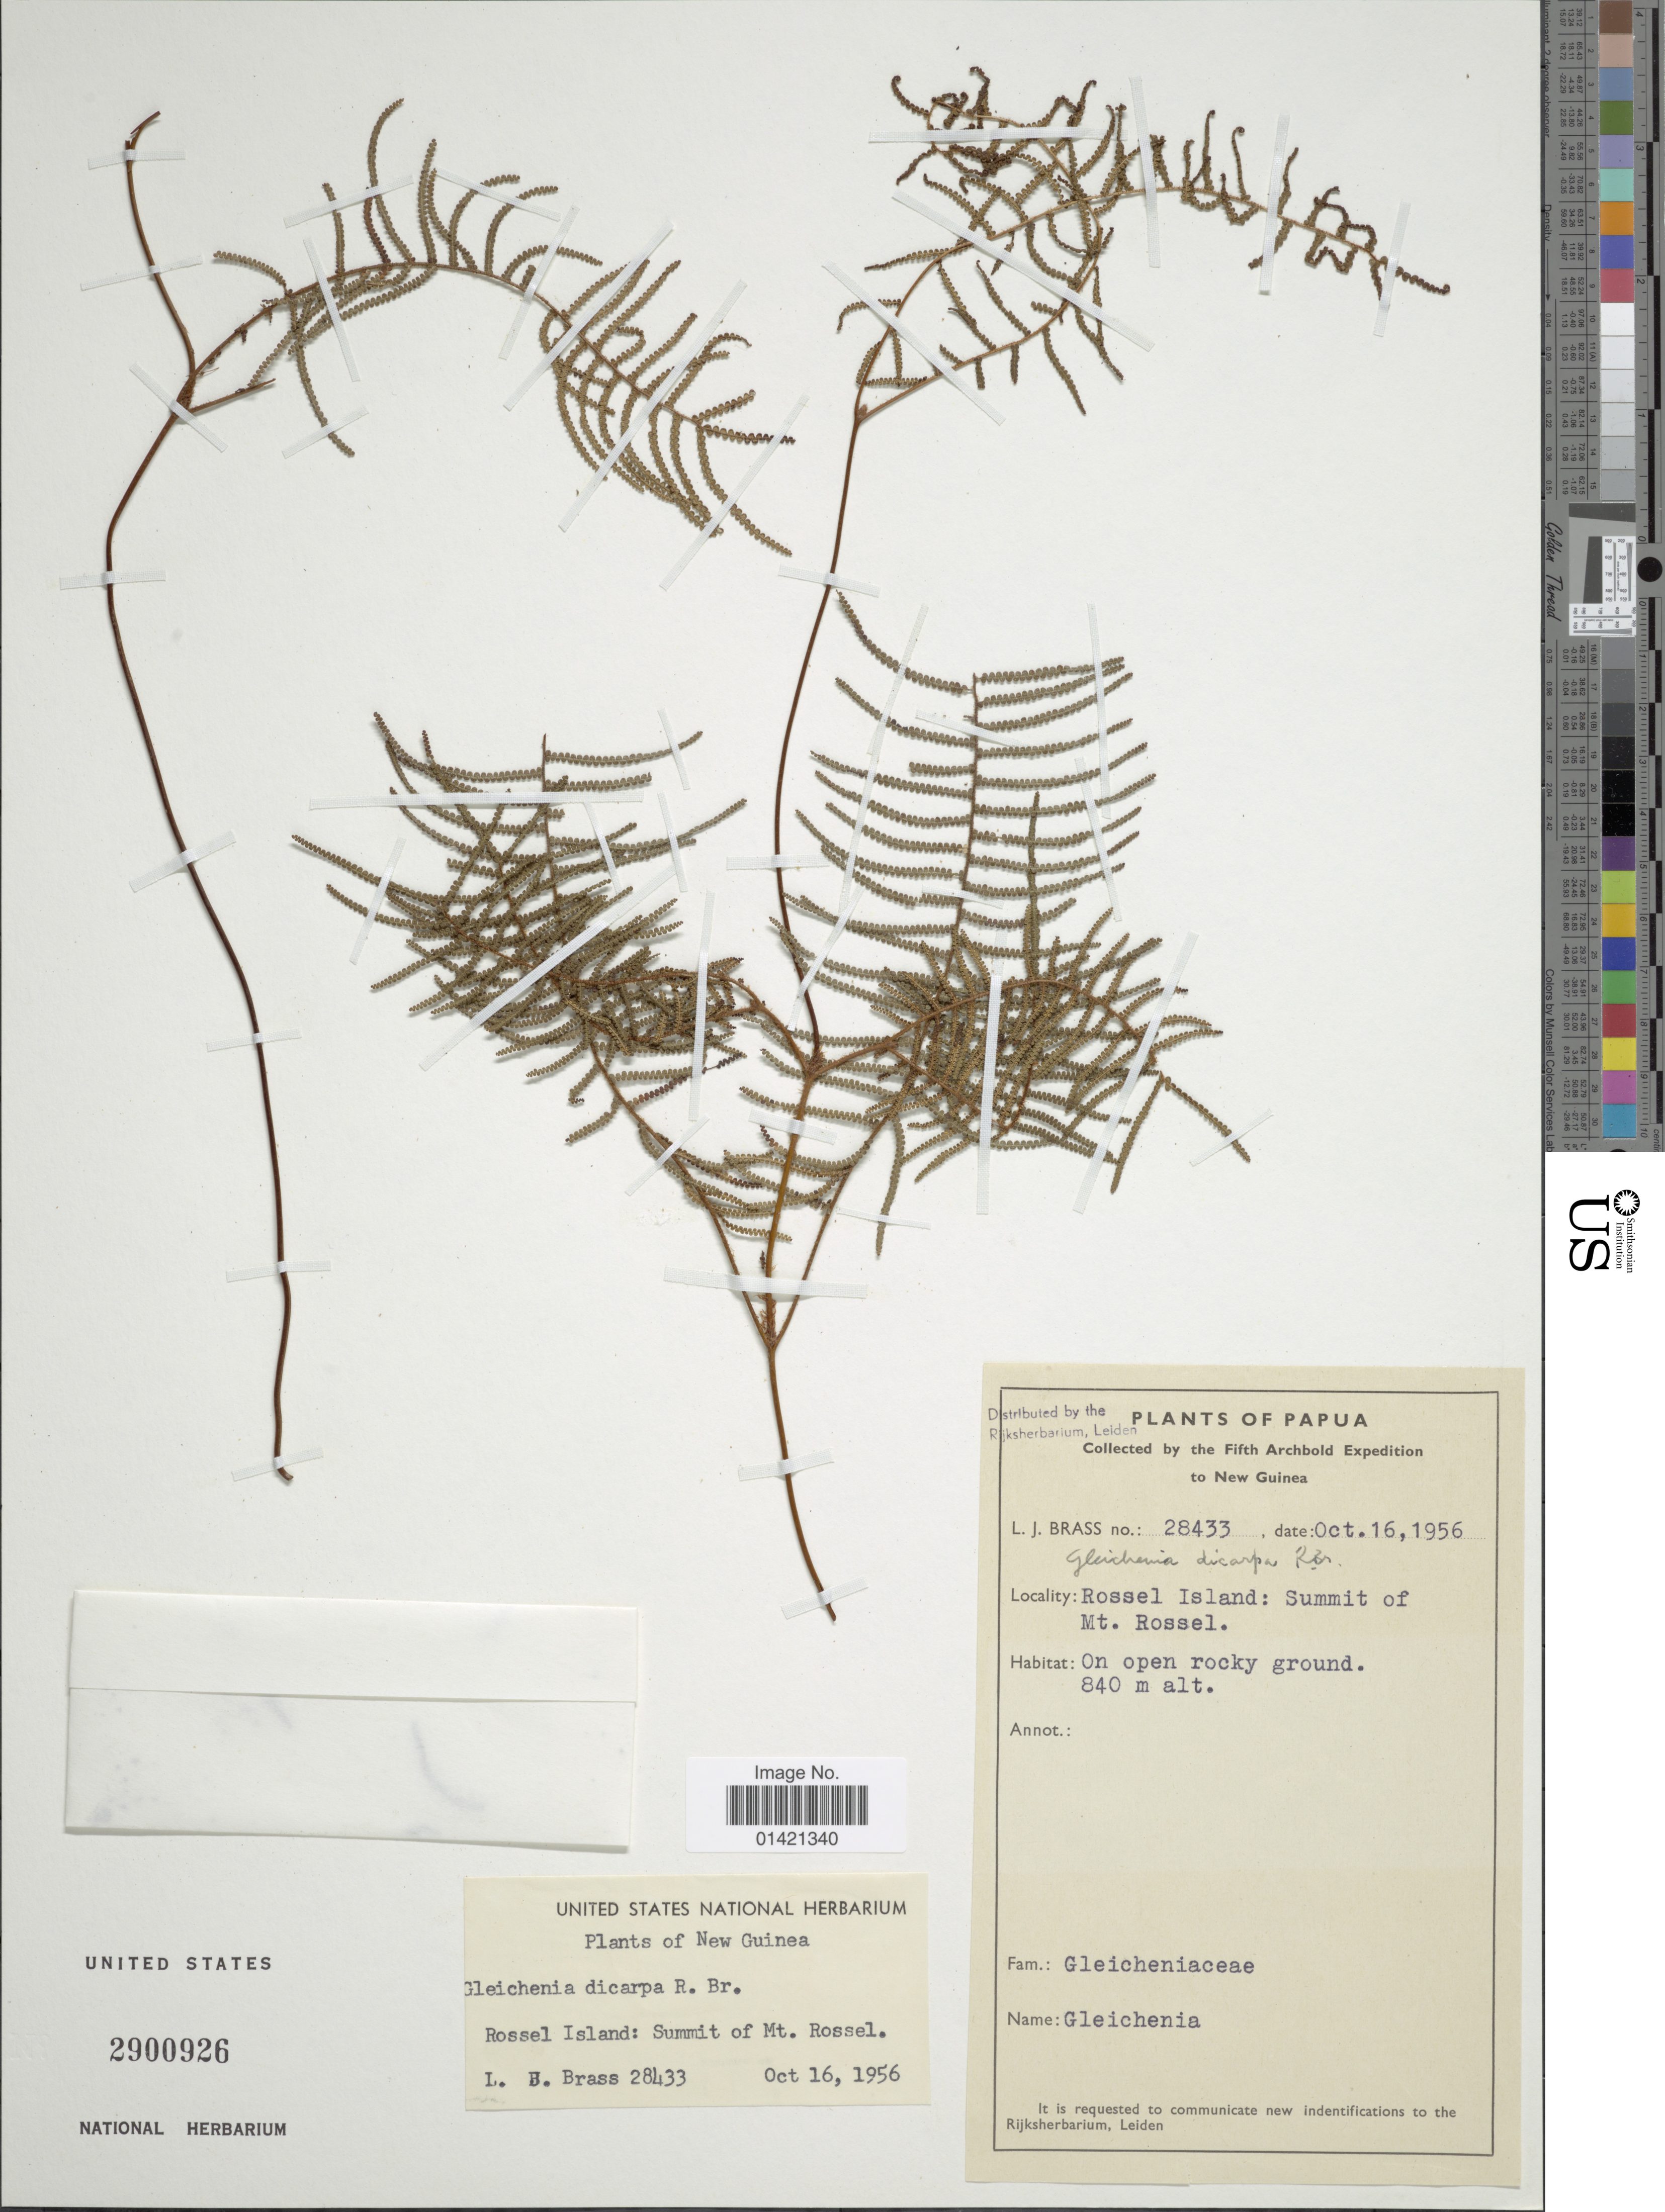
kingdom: Plantae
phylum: Tracheophyta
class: Polypodiopsida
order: Gleicheniales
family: Gleicheniaceae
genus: Gleichenia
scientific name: Gleichenia dicarpa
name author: R. Br.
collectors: L. J. Brass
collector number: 28433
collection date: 1956-10-16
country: Papua New Guinea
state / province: Milne Bay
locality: Papua. Rossel Island: Summit of Mt. Rossel. New Guinea. Rossel Island. New Guinea.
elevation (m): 840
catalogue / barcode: US 2900926